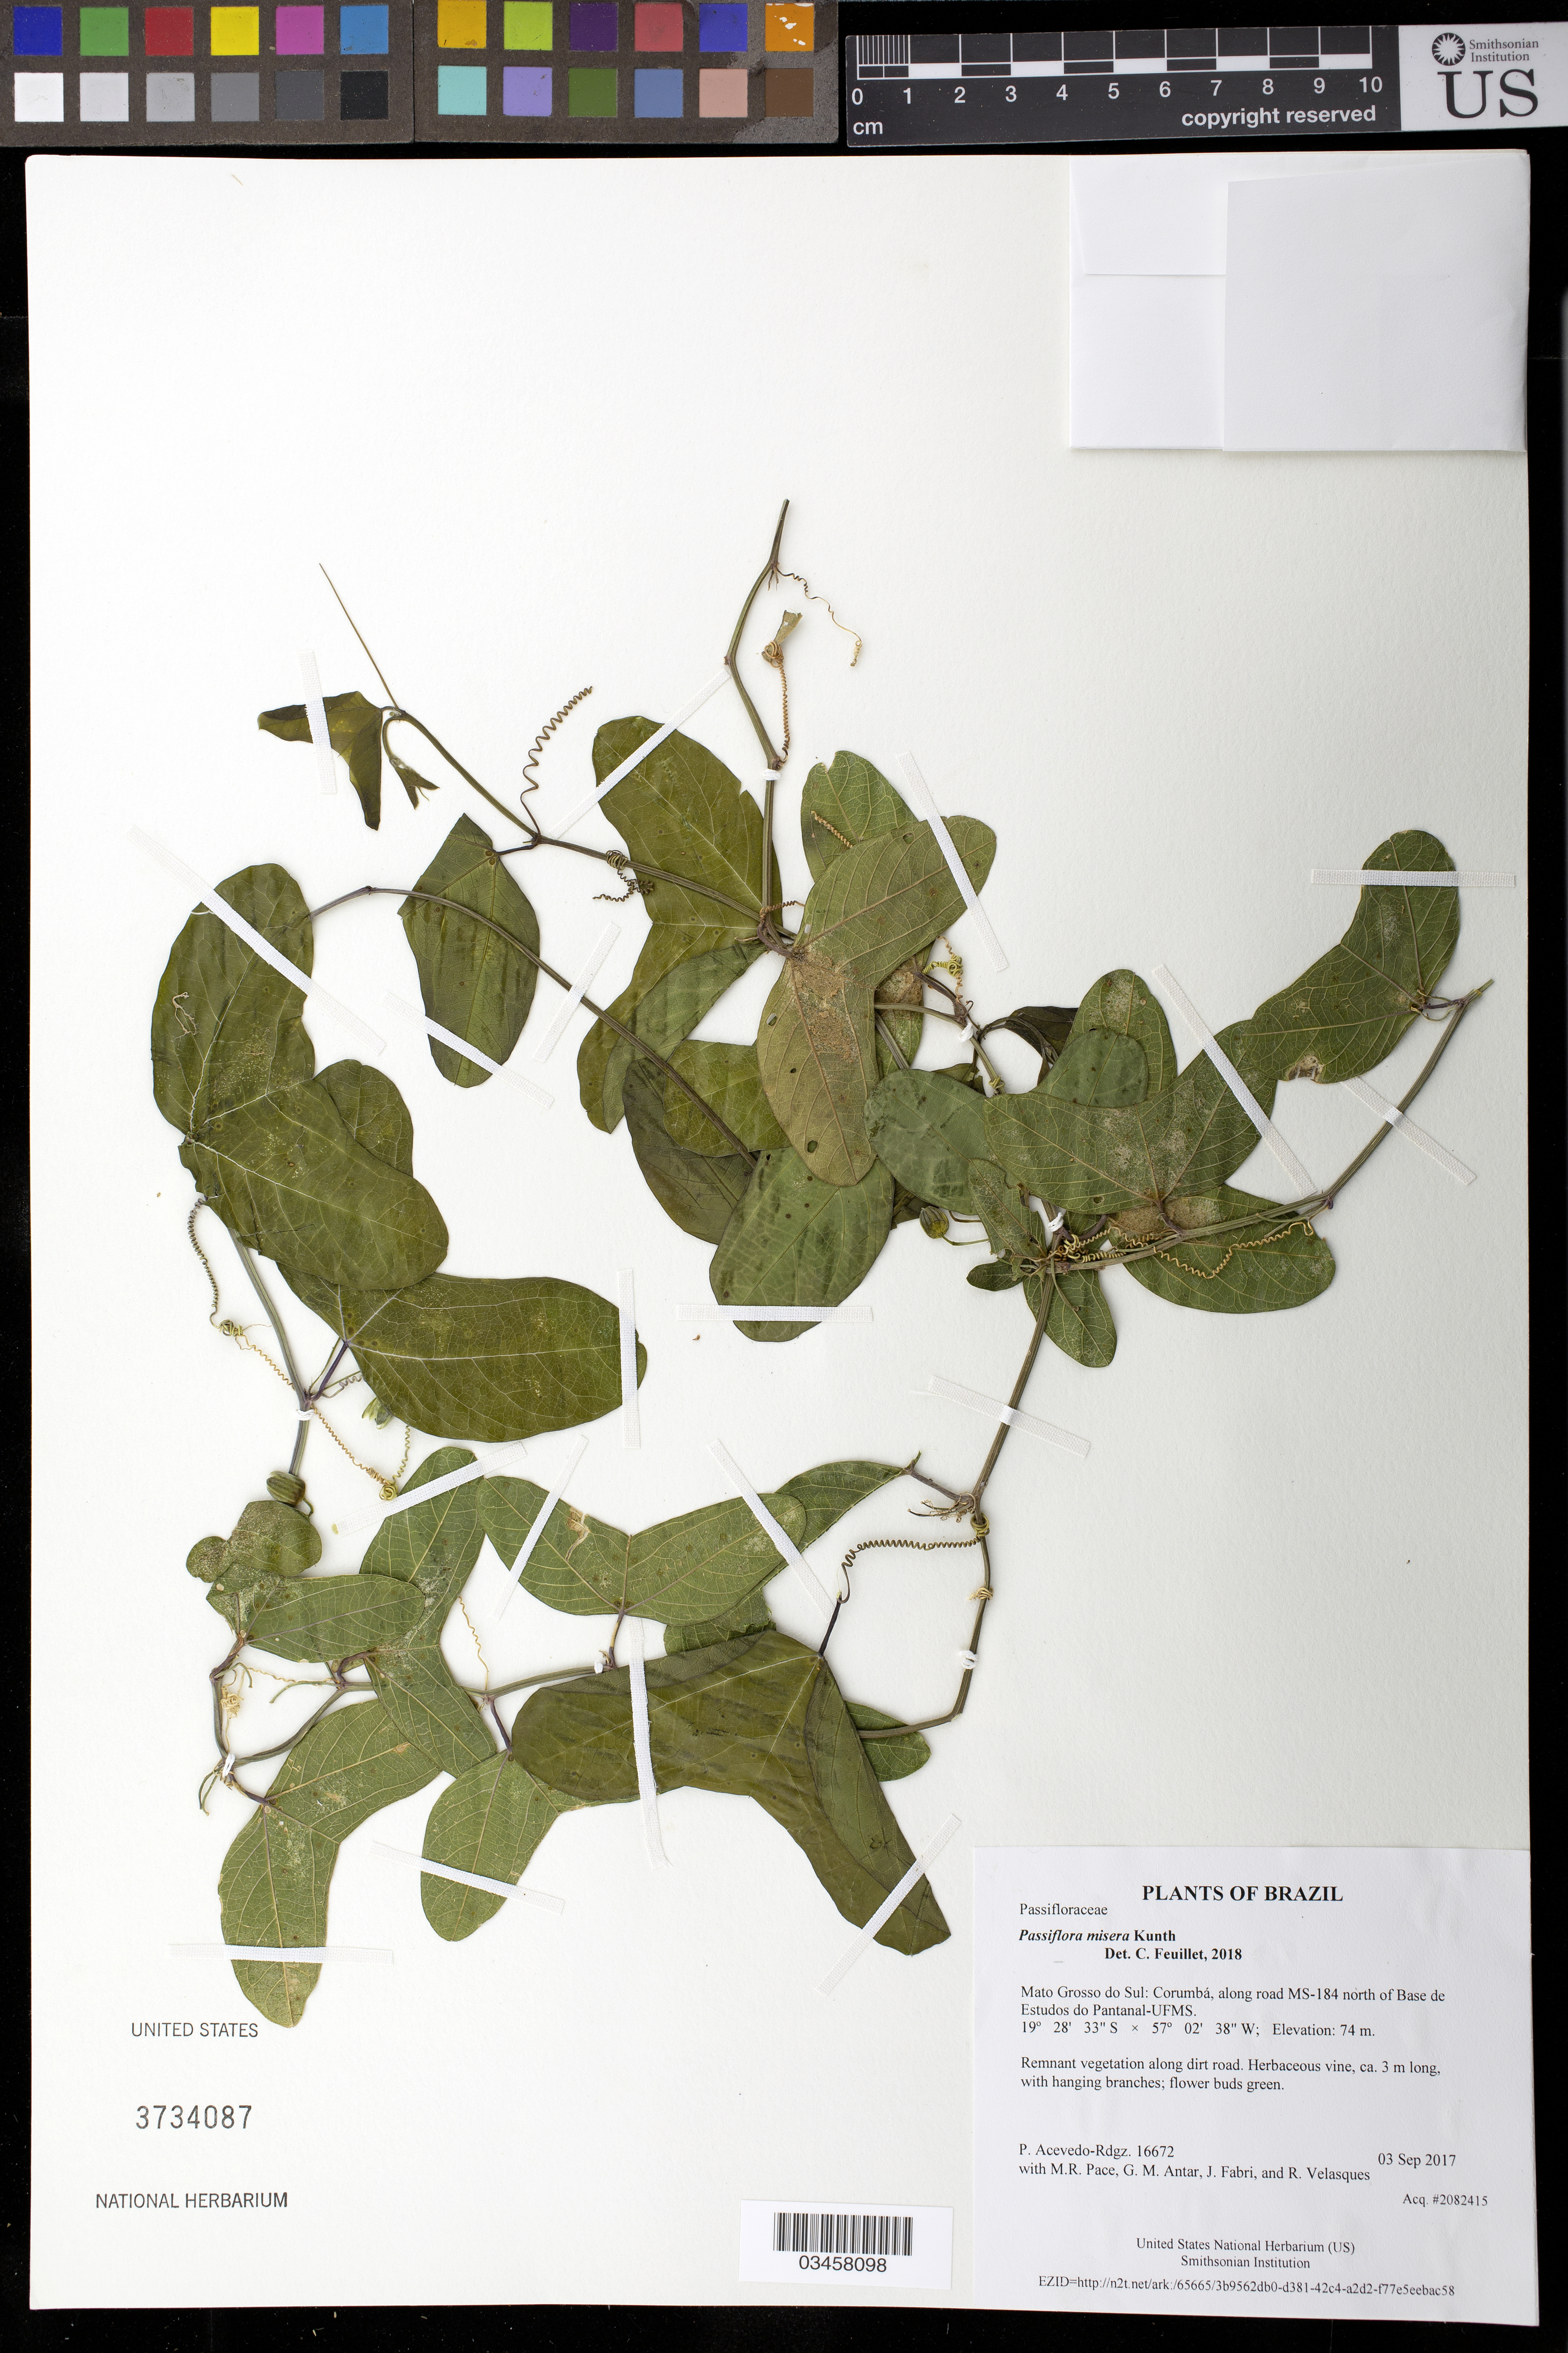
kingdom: Plantae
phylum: Tracheophyta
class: Magnoliopsida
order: Malpighiales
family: Passifloraceae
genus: Passiflora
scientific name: Passiflora misera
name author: Kunth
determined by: Feuillet, C.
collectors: P. Acevedo-Rodr., M. R. Pace, G. M. Antar, J. Fabri & R. Velasques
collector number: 16672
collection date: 2017-09-03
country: Brazil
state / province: Mato Grosso do Sul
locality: Corumbá, along road MS-184 north of Base de Estudos do Pantanal-UFMS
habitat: Remnant vegetation along dirt road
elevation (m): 74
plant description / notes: US, NY, MO, K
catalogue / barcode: US 3734087